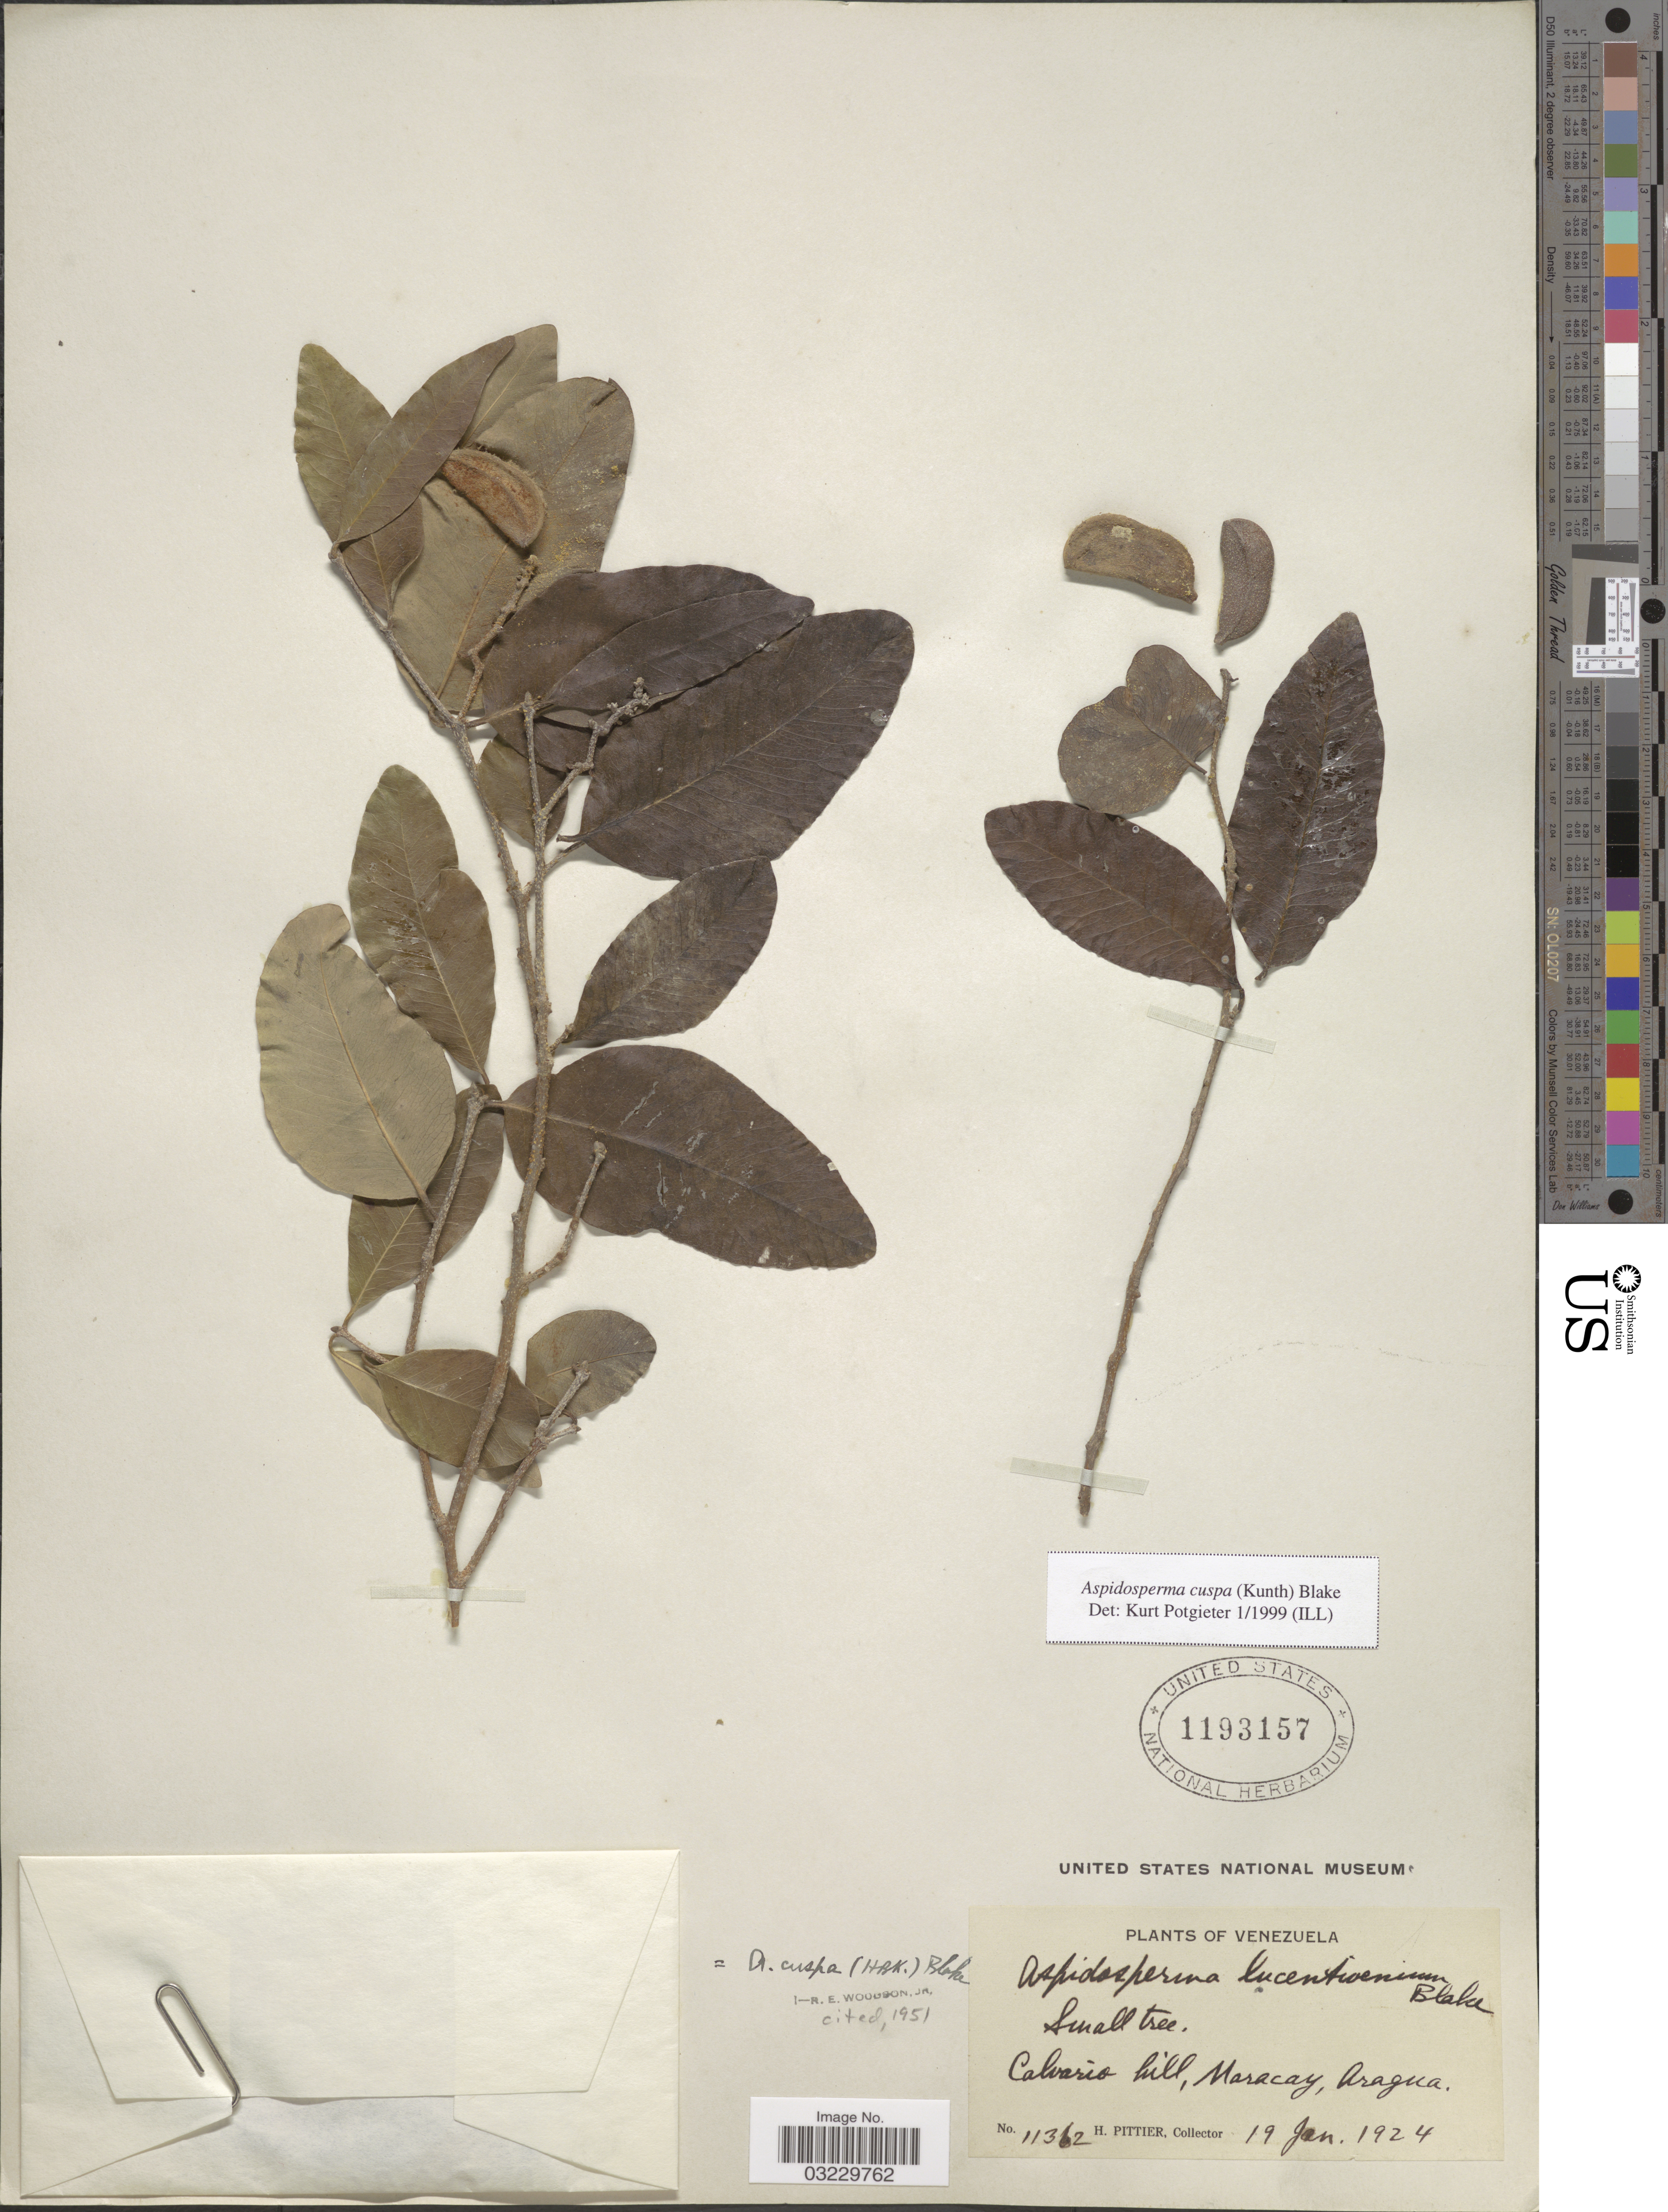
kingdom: Plantae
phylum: Tracheophyta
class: Magnoliopsida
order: Gentianales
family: Apocynaceae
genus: Aspidosperma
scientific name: Aspidosperma cuspa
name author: (Kunth) S.F. Blake ex Pittier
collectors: H. F. Pittier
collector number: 11362*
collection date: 1924-01-19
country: Venezuela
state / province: Aragua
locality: Calvario hill, Maracay.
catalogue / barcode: US 1193157